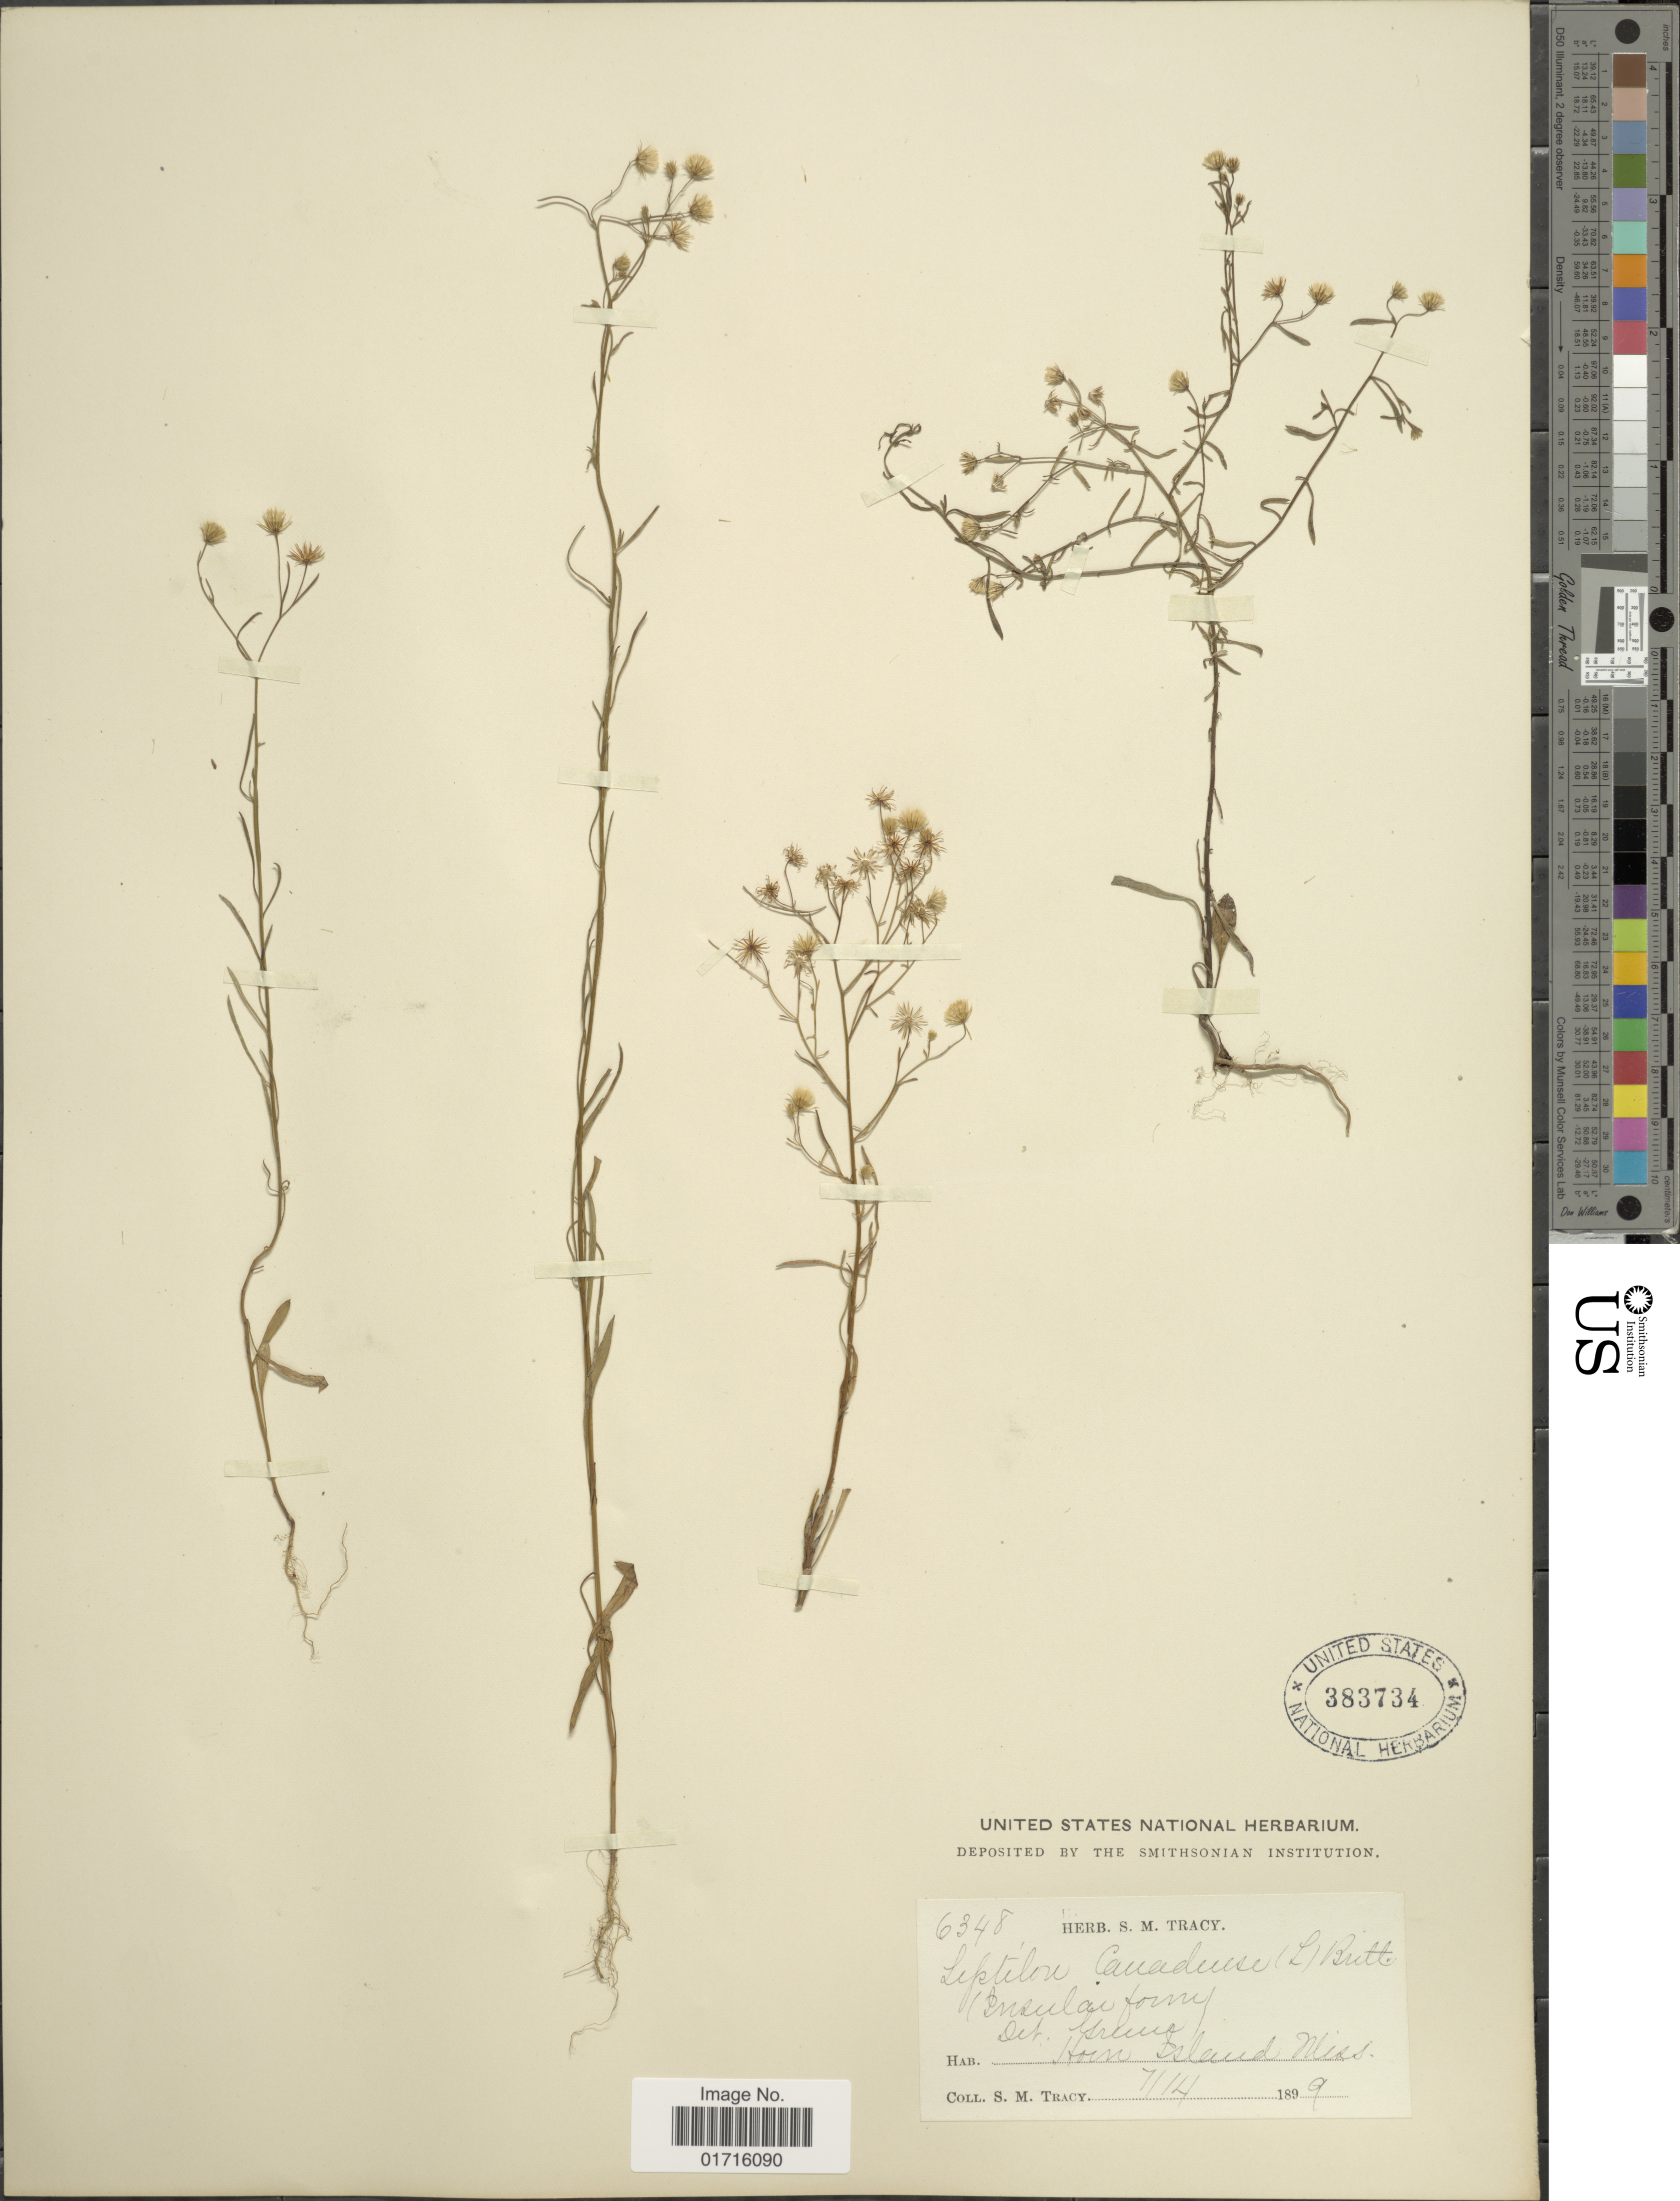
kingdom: Plantae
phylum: Tracheophyta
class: Magnoliopsida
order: Asterales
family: Asteraceae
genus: Conyza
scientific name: Conyza canadensis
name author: (L.) Cronq.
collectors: S. M. Tracy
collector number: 6348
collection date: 1899-07-14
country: United States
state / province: Mississippi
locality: Horn Island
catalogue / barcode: US 383734